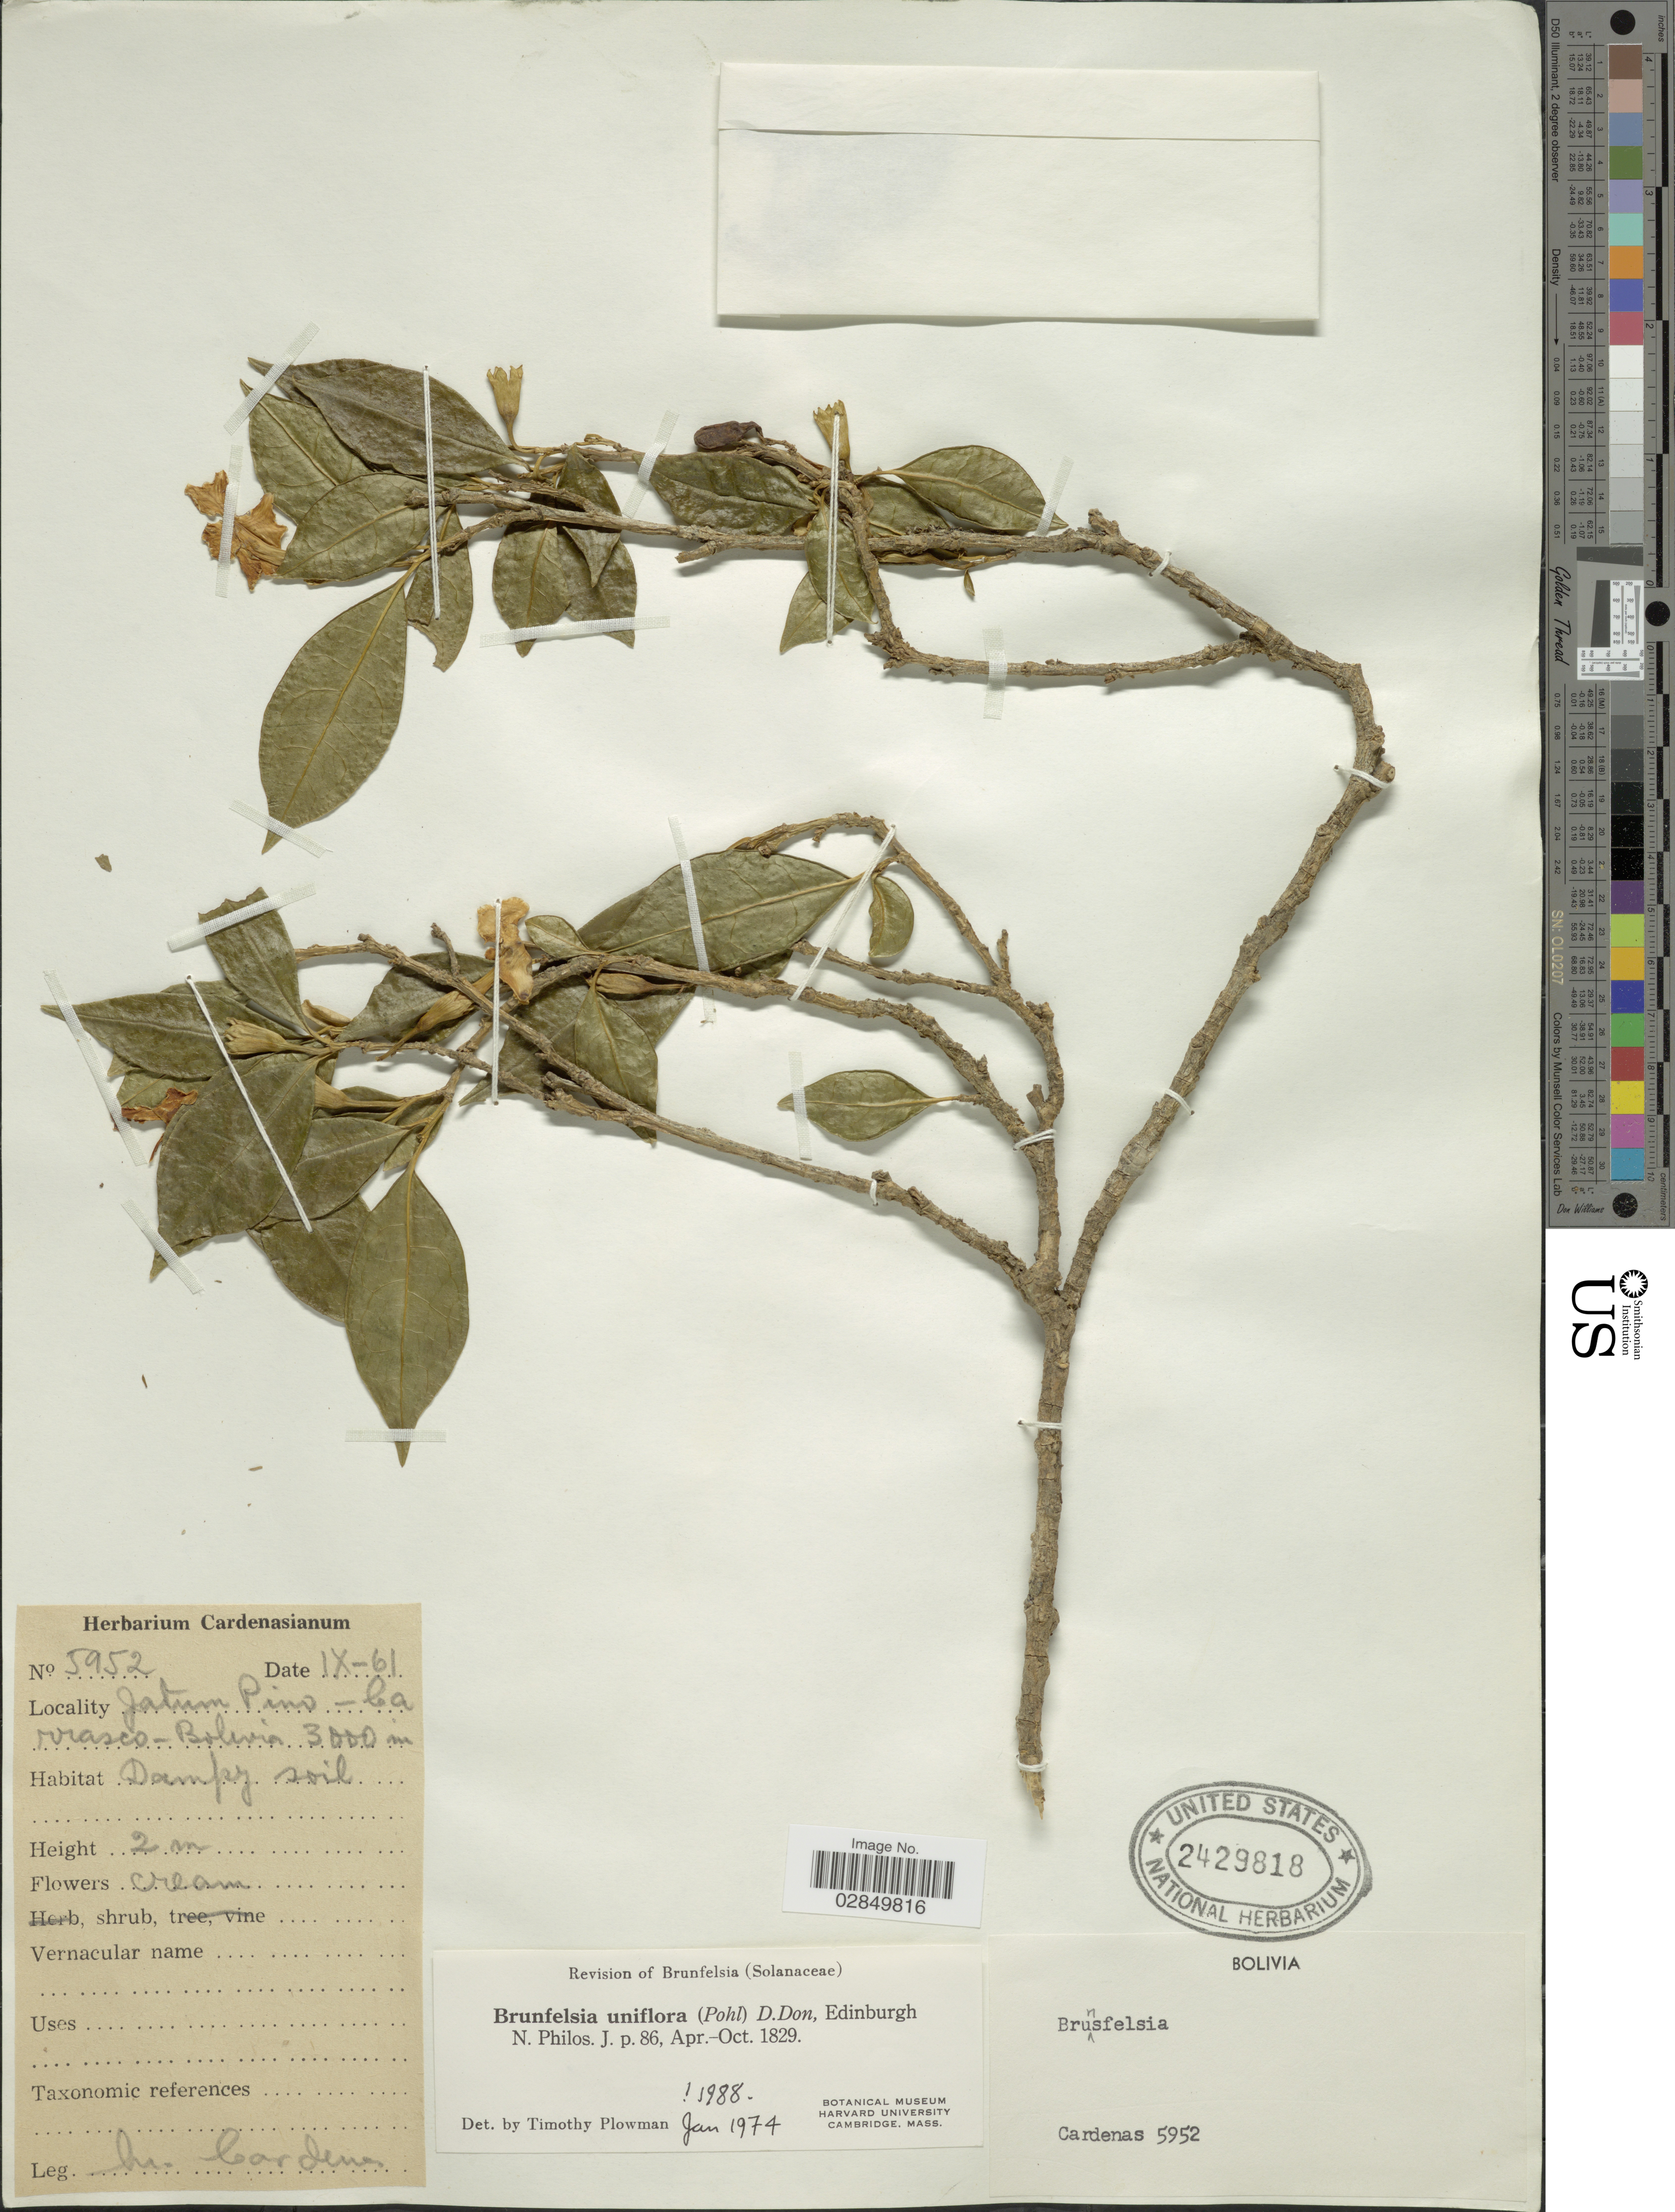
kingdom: Plantae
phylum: Tracheophyta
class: Magnoliopsida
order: Solanales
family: Solanaceae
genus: Brunfelsia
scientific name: Brunfelsia uniflora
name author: (Pohl) D. Don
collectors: M. Cárdenas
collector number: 5952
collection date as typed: Transcribed d/m/y: /9/61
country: Bolivia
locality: Jatum Pino, Carvasco.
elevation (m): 3000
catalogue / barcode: US 2429818